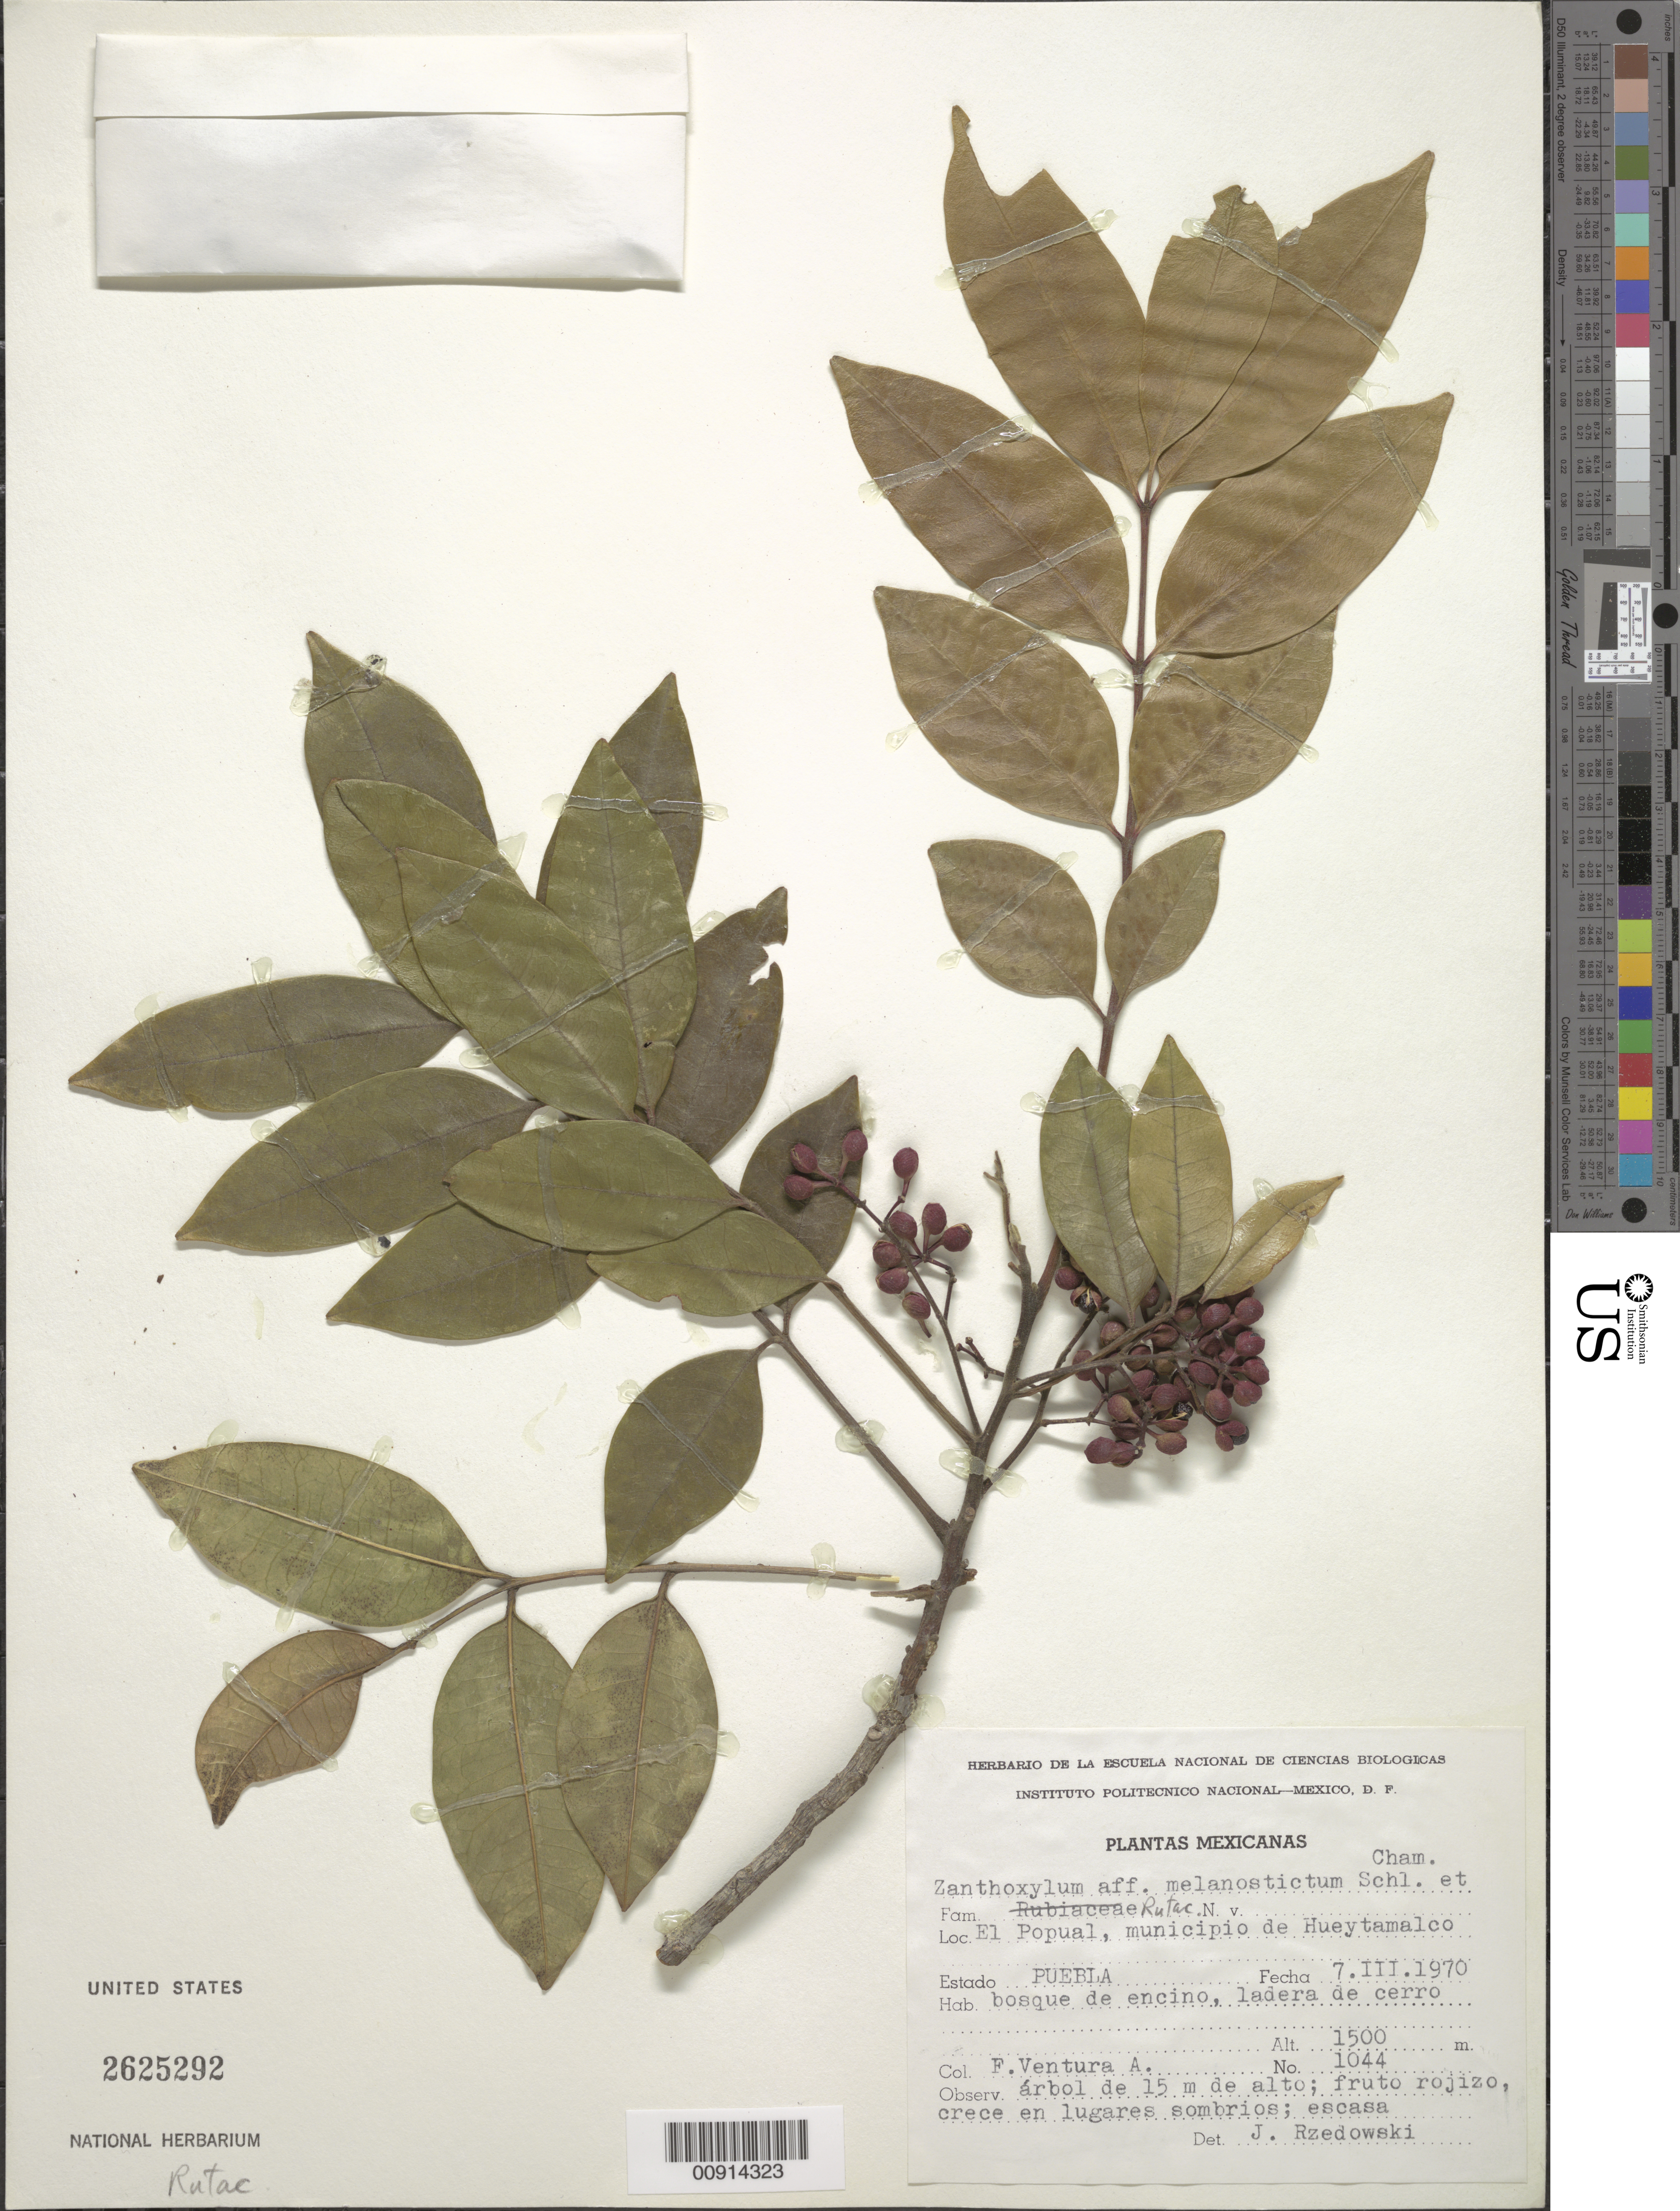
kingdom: Plantae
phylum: Tracheophyta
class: Magnoliopsida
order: Sapindales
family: Rutaceae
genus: Zanthoxylum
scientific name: Zanthoxylum melanostictum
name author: Schltdl. & Cham.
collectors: F. Ventura A.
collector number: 1044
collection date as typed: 07 Mar 1970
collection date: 1970-03-07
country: Mexico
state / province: Puebla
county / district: Hueytamalco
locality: El Popual, municipio de Hueytamalco, Estado Puebla.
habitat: Bosque de encino, ladera de cerro. Crece en lugares sombrios.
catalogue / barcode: US 2625292